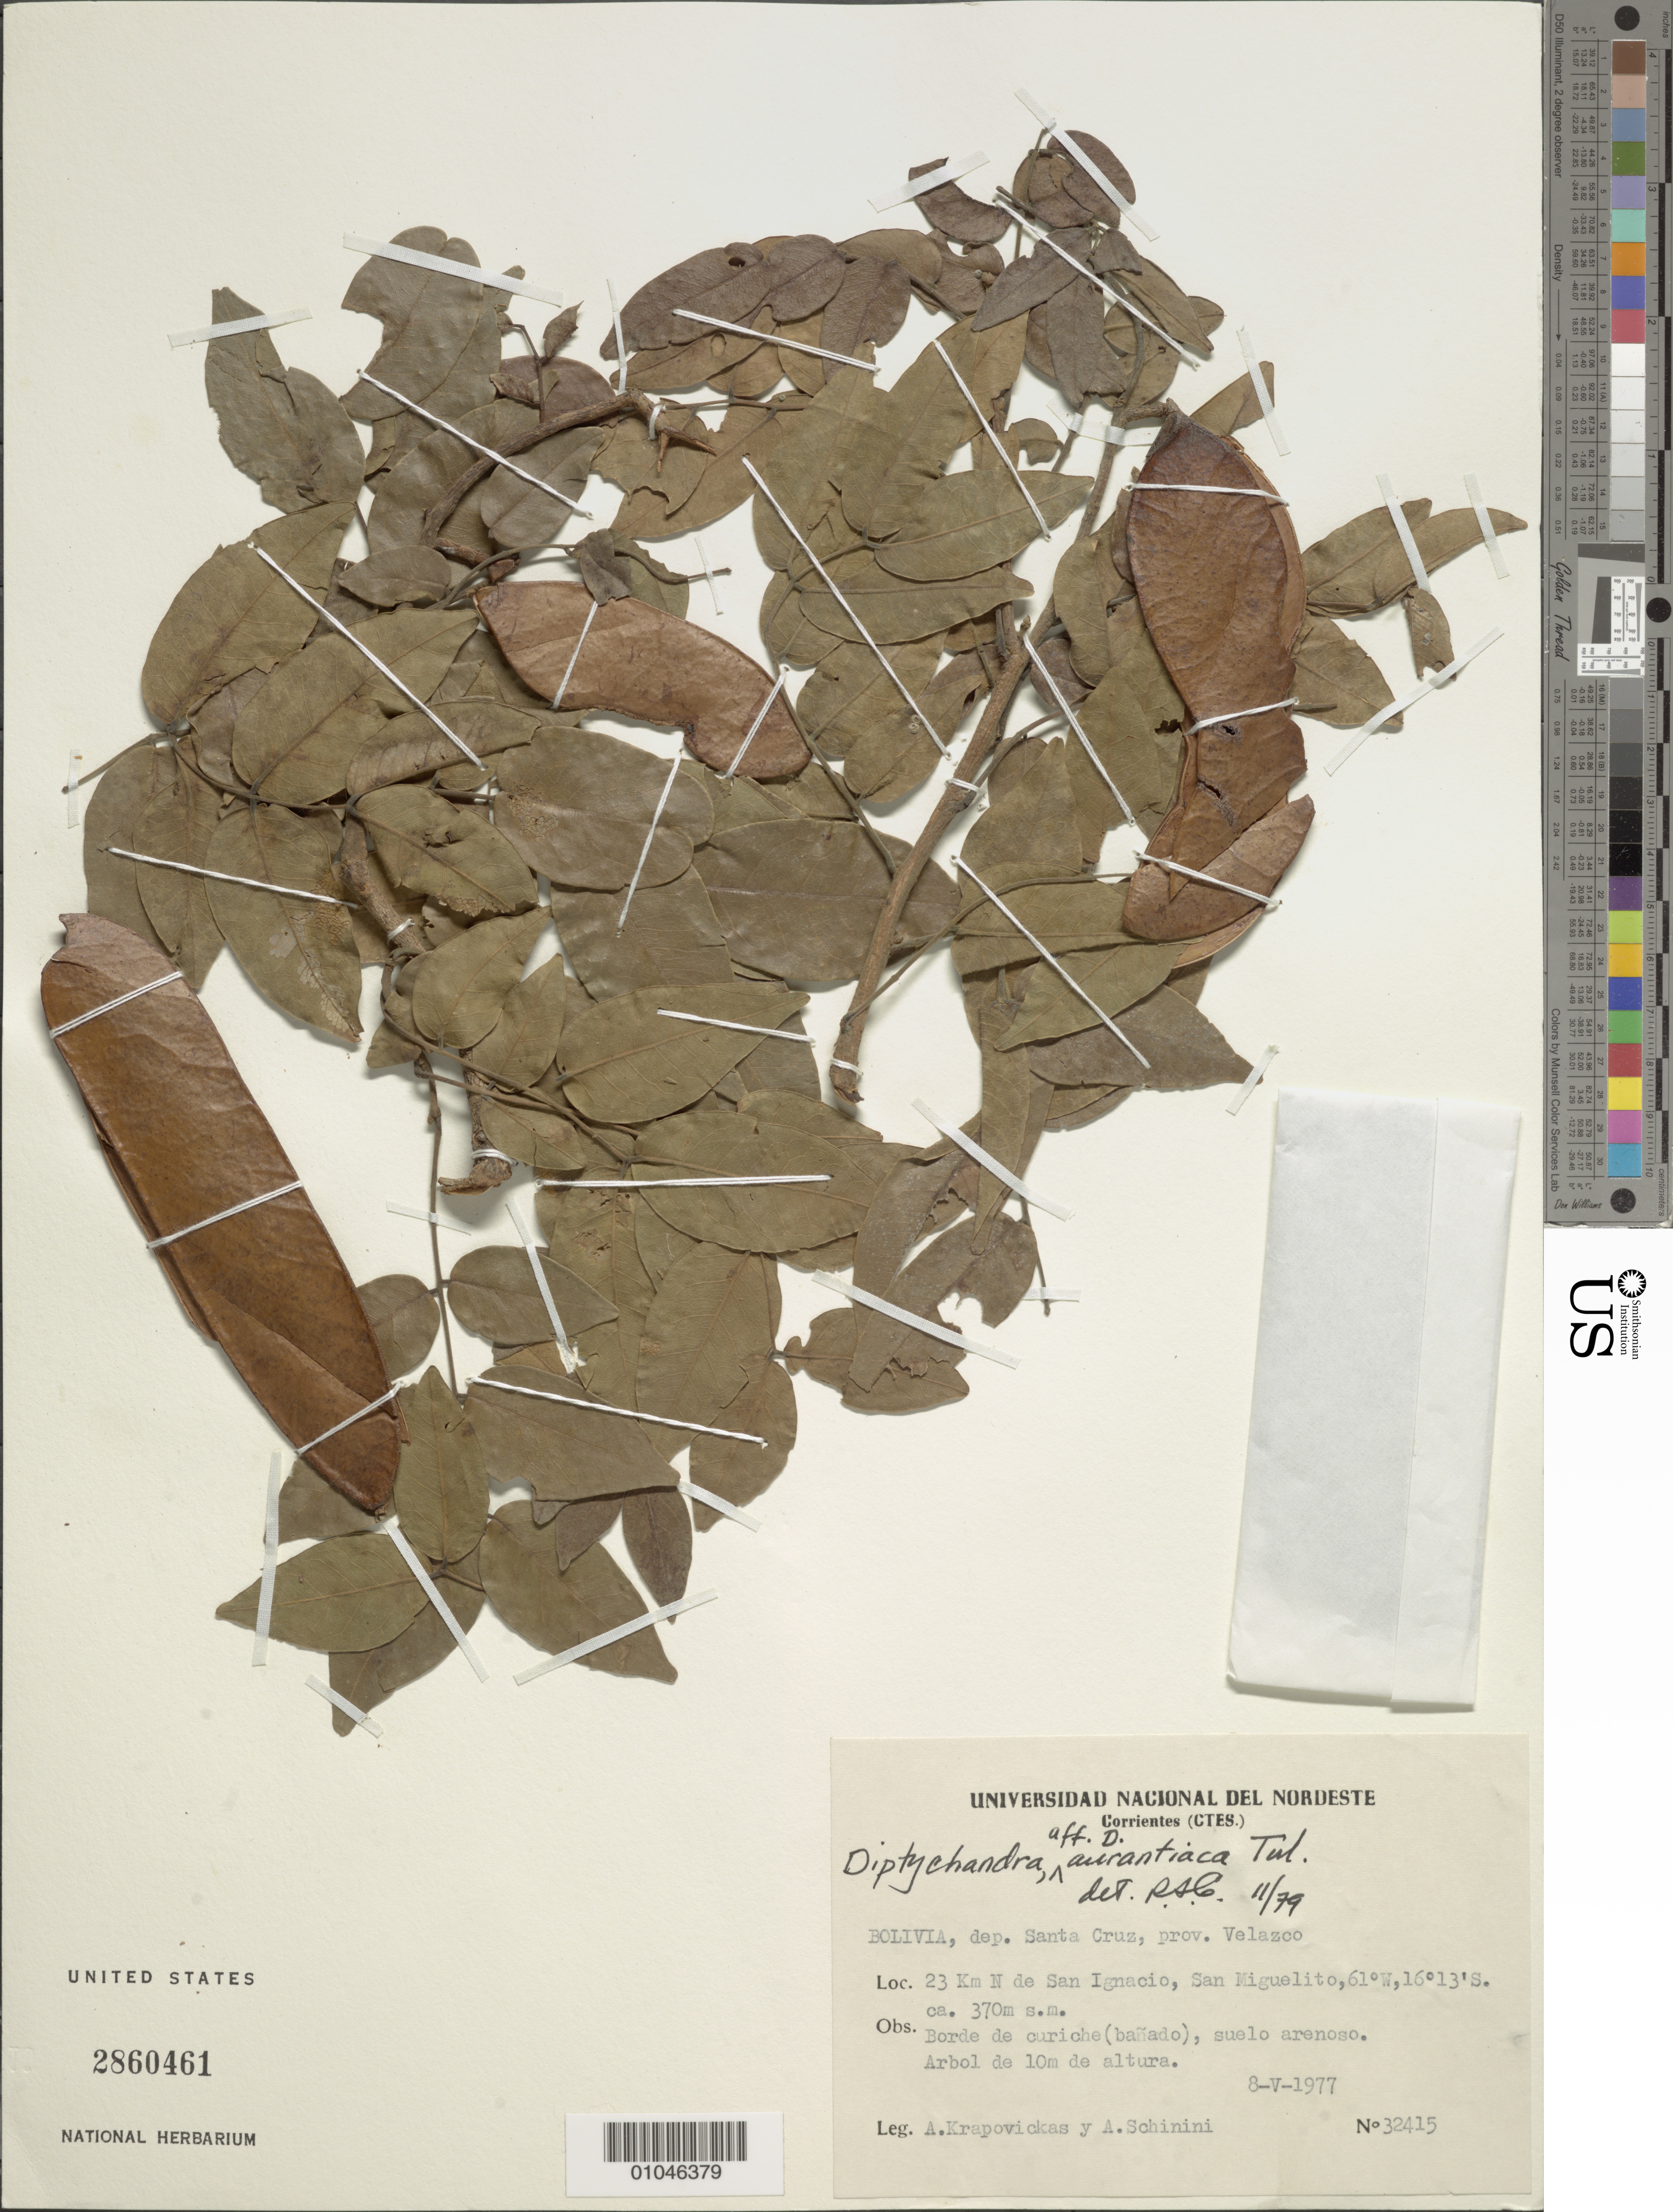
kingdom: Plantae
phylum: Tracheophyta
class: Magnoliopsida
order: Fabales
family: Fabaceae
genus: Diptychandra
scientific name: Diptychandra aurantiaca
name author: (Mart.) Tul.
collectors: A. Krapovickas & A. Schinini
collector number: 32415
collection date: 1977-05-08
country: Bolivia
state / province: Santa Cruz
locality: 23 km N de San Ignacio, San Miguelito, prov. Velazco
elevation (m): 370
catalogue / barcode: US 2860461